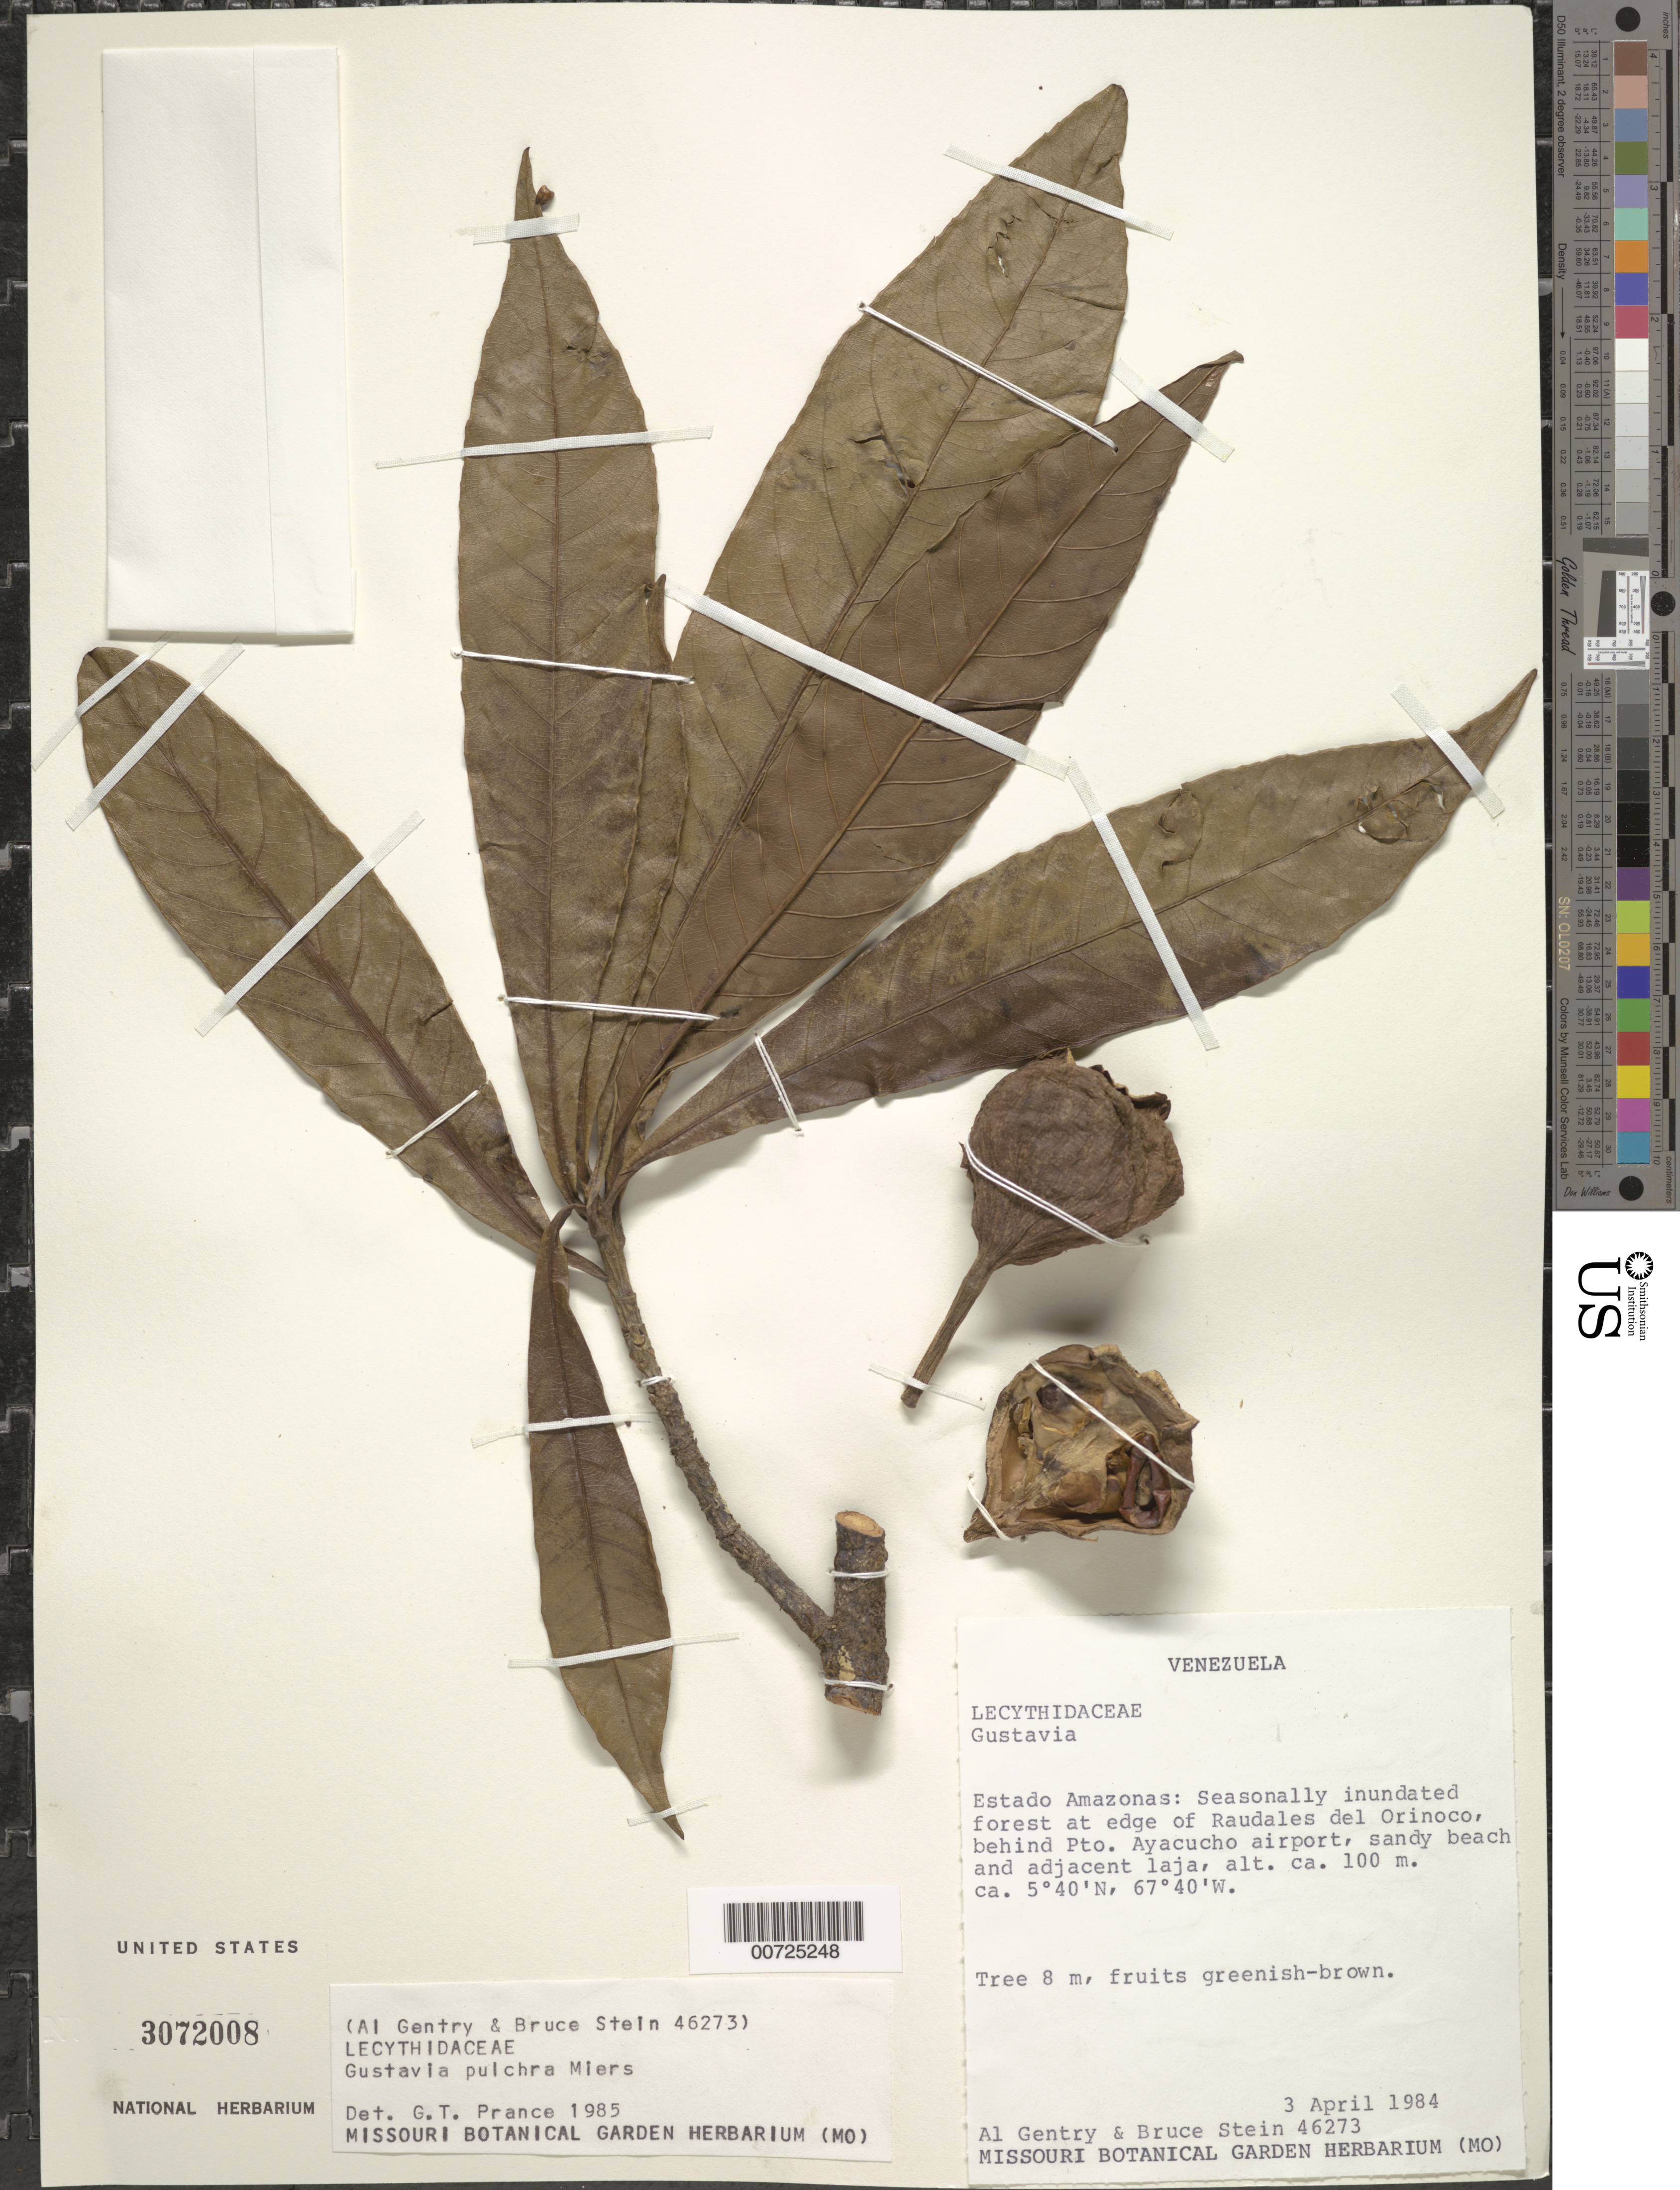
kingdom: Plantae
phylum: Tracheophyta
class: Magnoliopsida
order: Ericales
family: Lecythidaceae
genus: Gustavia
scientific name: Gustavia pulchra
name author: Miers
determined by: Prance, G. T.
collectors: A. H. Gentry & B. Stein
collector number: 46273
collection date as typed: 3-Apr-84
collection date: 1984-04-03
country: Venezuela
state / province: Amazonas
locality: Río Orinoco, behind Puerto Ayacucho airport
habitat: Seasonally inundated forest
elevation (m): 100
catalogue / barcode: US 3072008